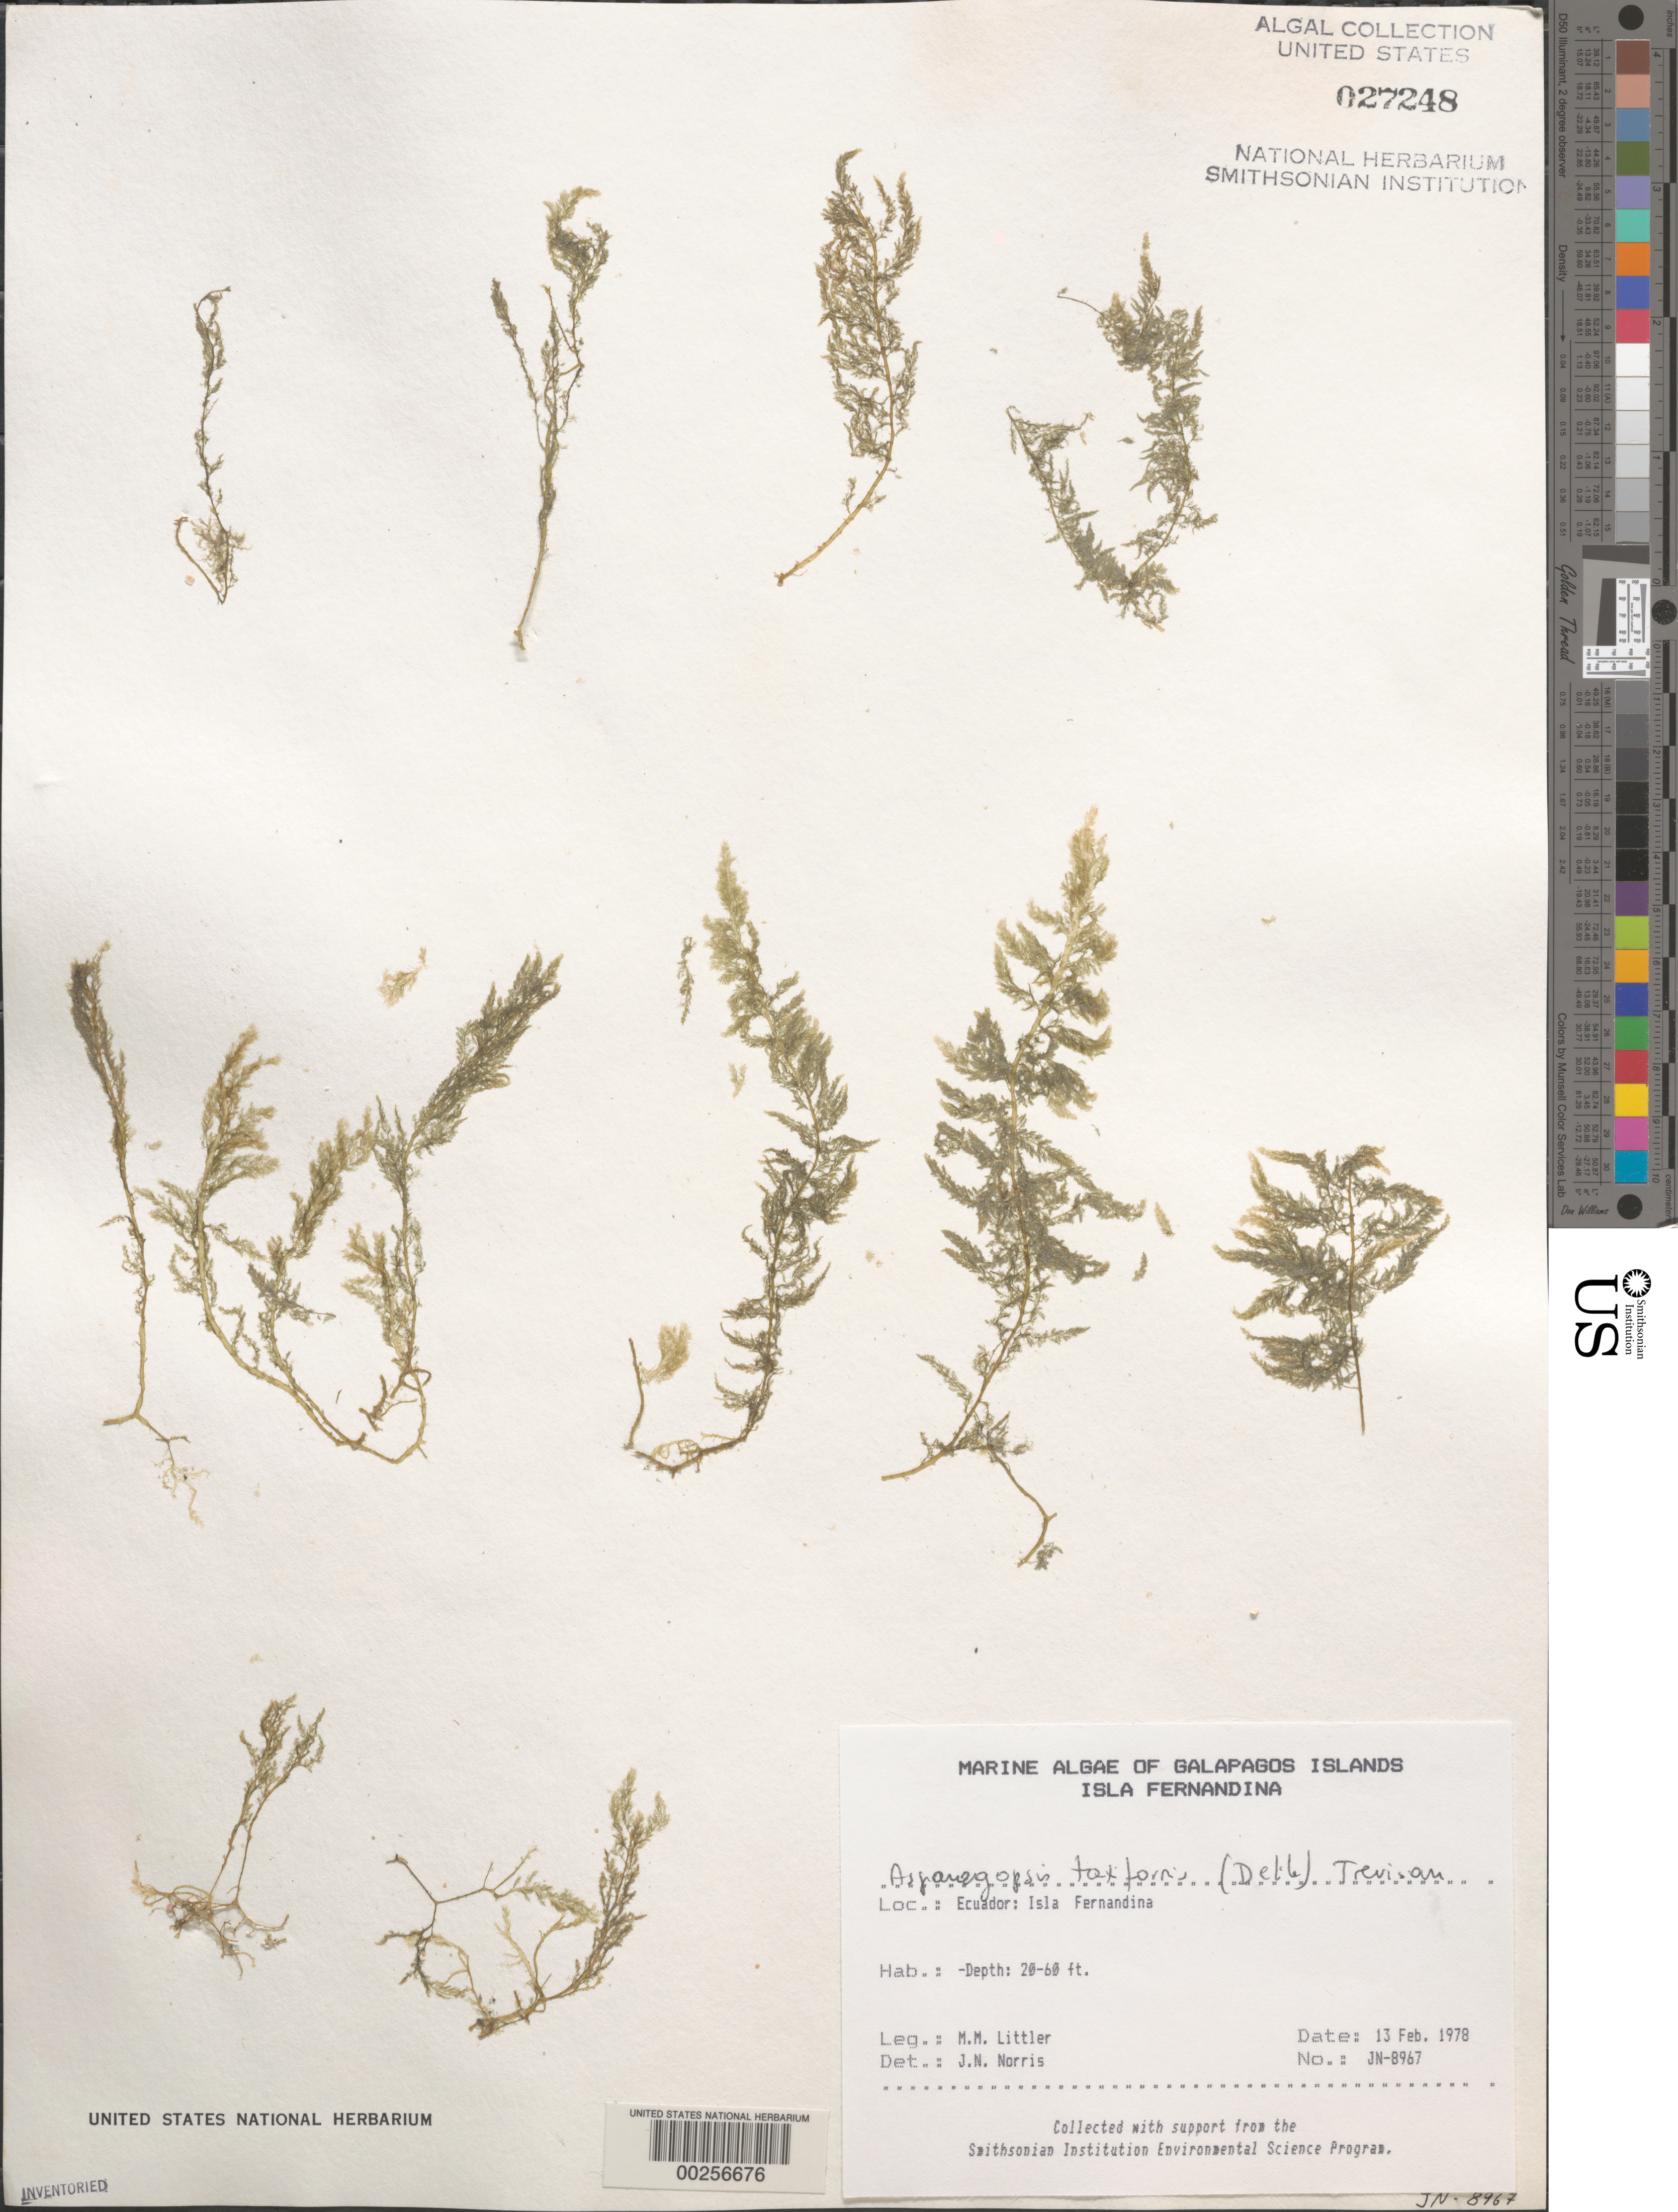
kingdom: Plantae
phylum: Rhodophyta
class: Florideophyceae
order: Bonnemaisoniales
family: Bonnemaisoniaceae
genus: Asparagopsis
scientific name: Asparagopsis taxiformis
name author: (Delile) Trevis.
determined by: Norris, James N.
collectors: M. M. Littler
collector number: Jn-8967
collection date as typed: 13 Feb 1978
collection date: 1978-02-13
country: Ecuador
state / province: Colón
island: Fernandina [Narborough]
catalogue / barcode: US 27248